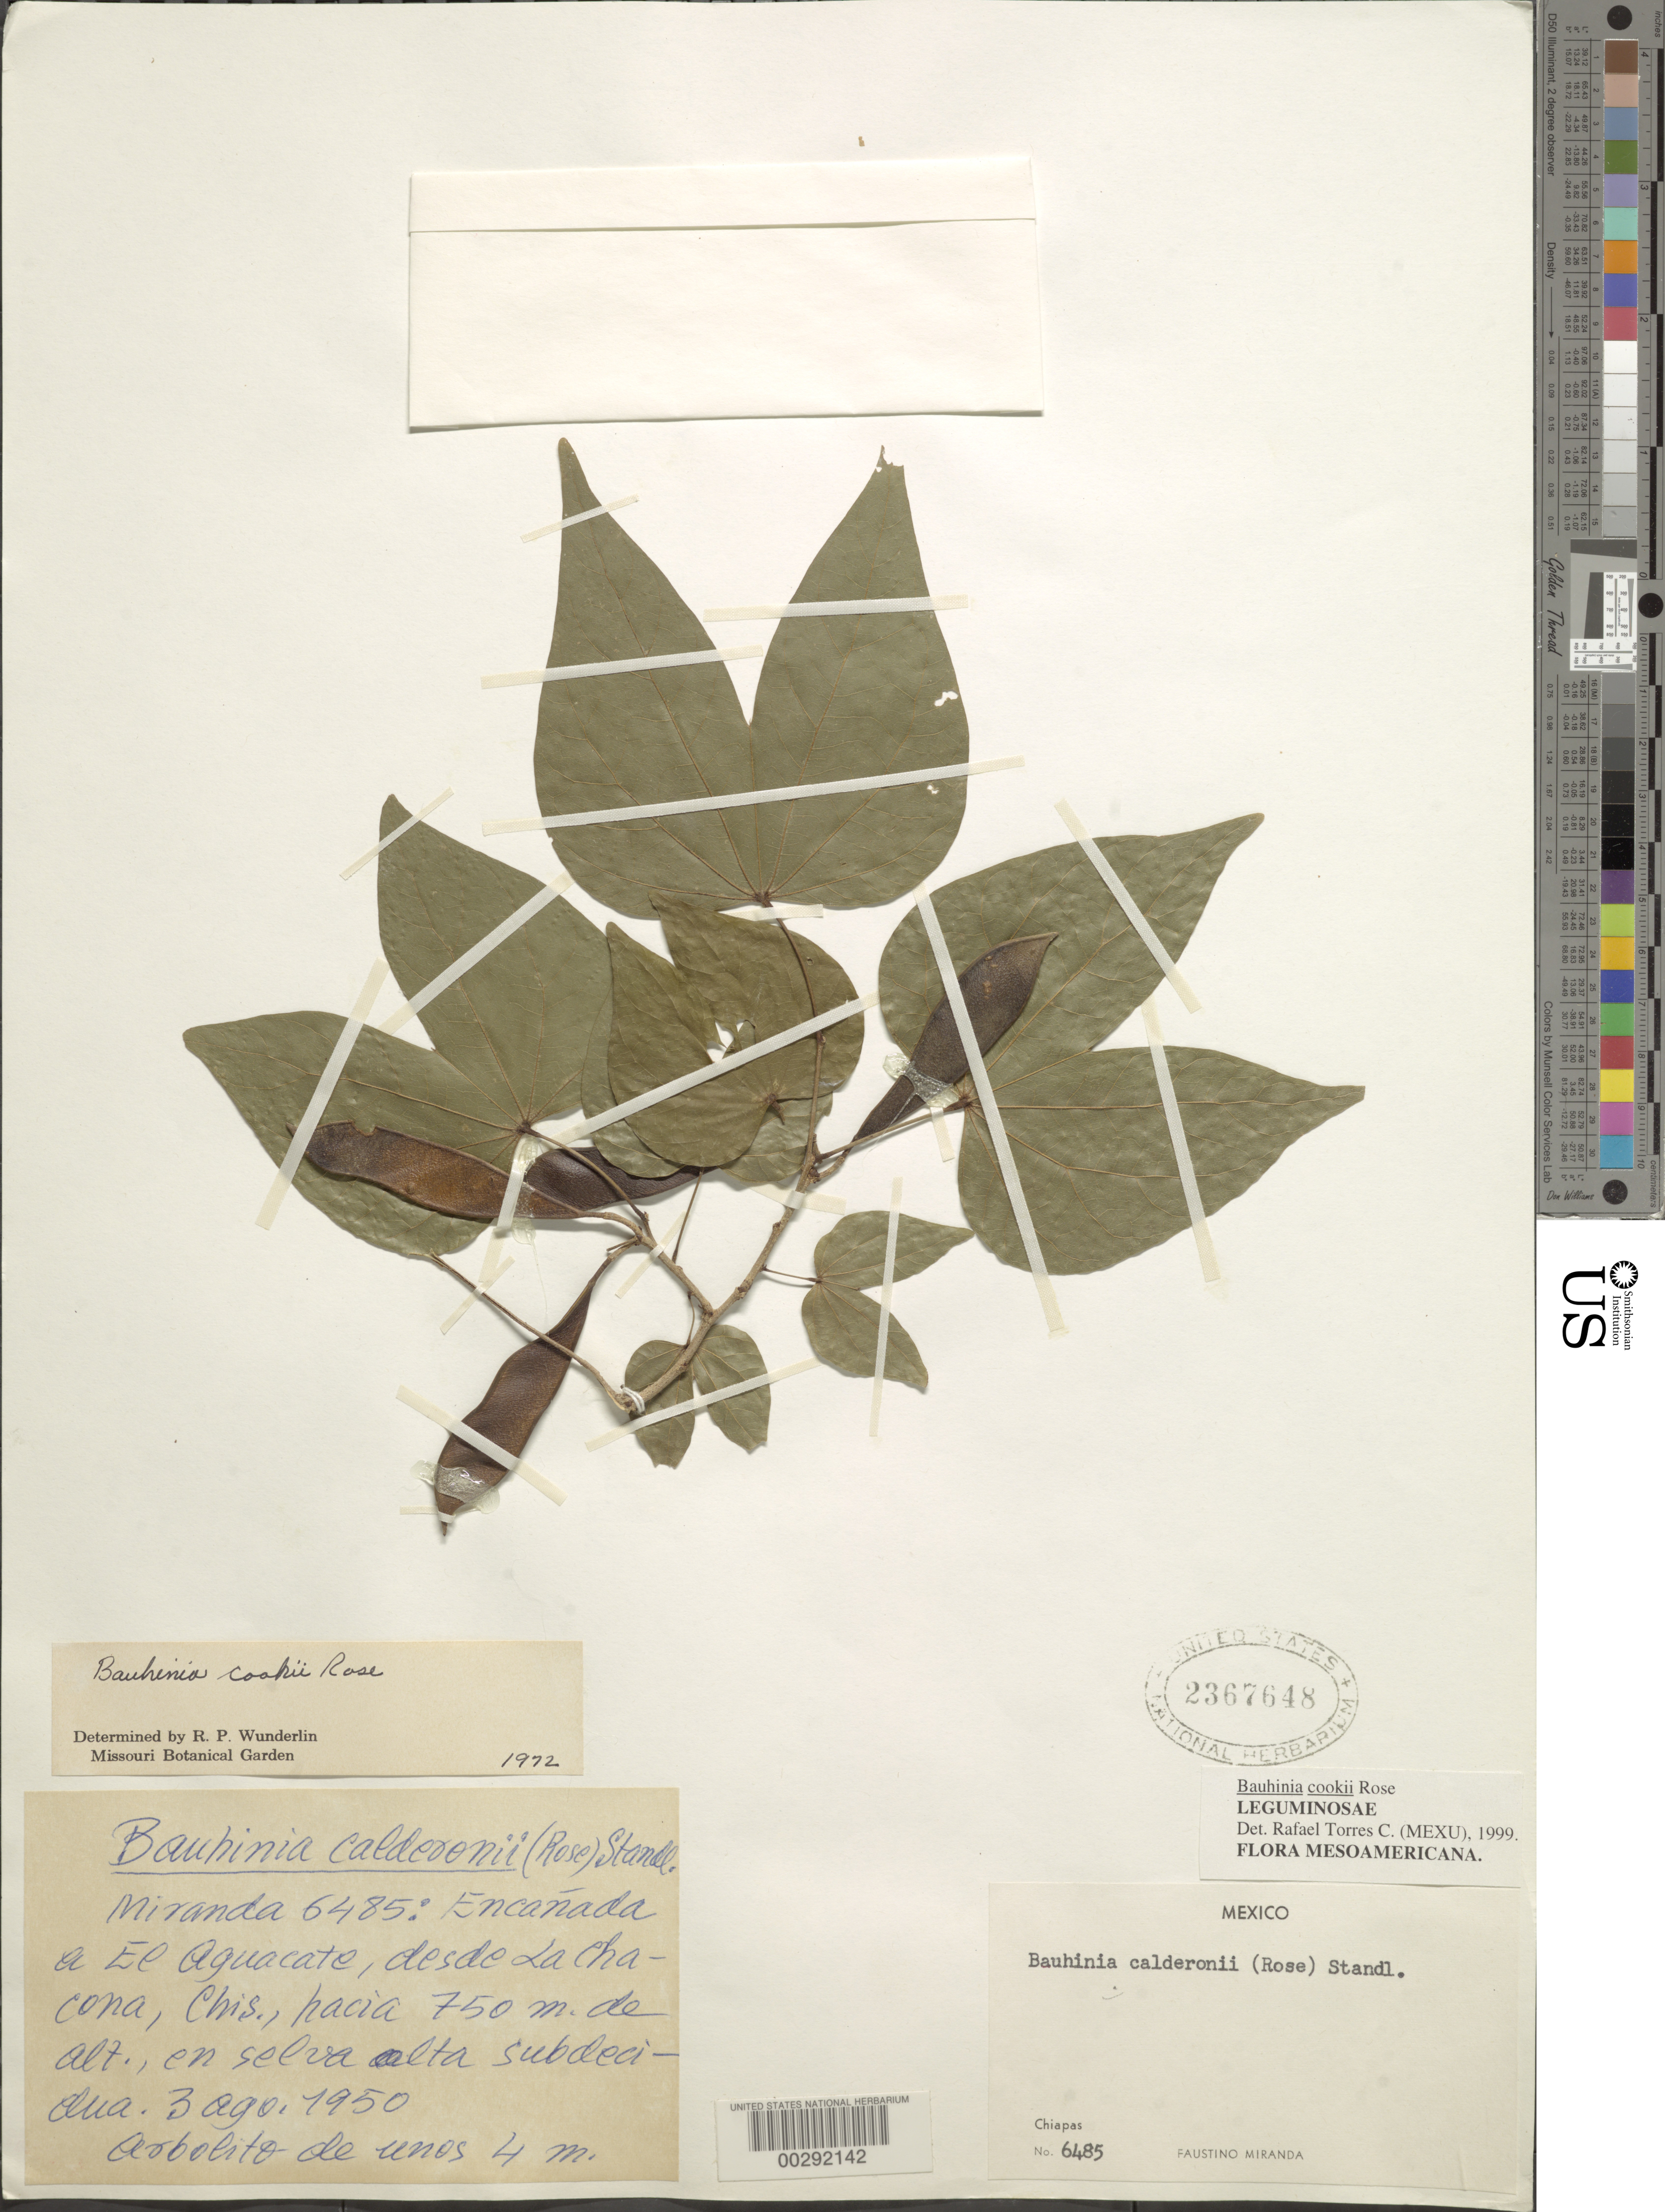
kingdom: Plantae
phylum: Tracheophyta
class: Magnoliopsida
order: Fabales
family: Fabaceae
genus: Bauhinia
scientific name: Bauhinia cookii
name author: Rose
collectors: F. Miranda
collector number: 6485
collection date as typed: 03 Aug 1950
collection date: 1950-08-03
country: Mexico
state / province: Chiapas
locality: Encanada to El Aguacate, from La Chacona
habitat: Tall subdecidous forest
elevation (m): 750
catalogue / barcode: US 2367648